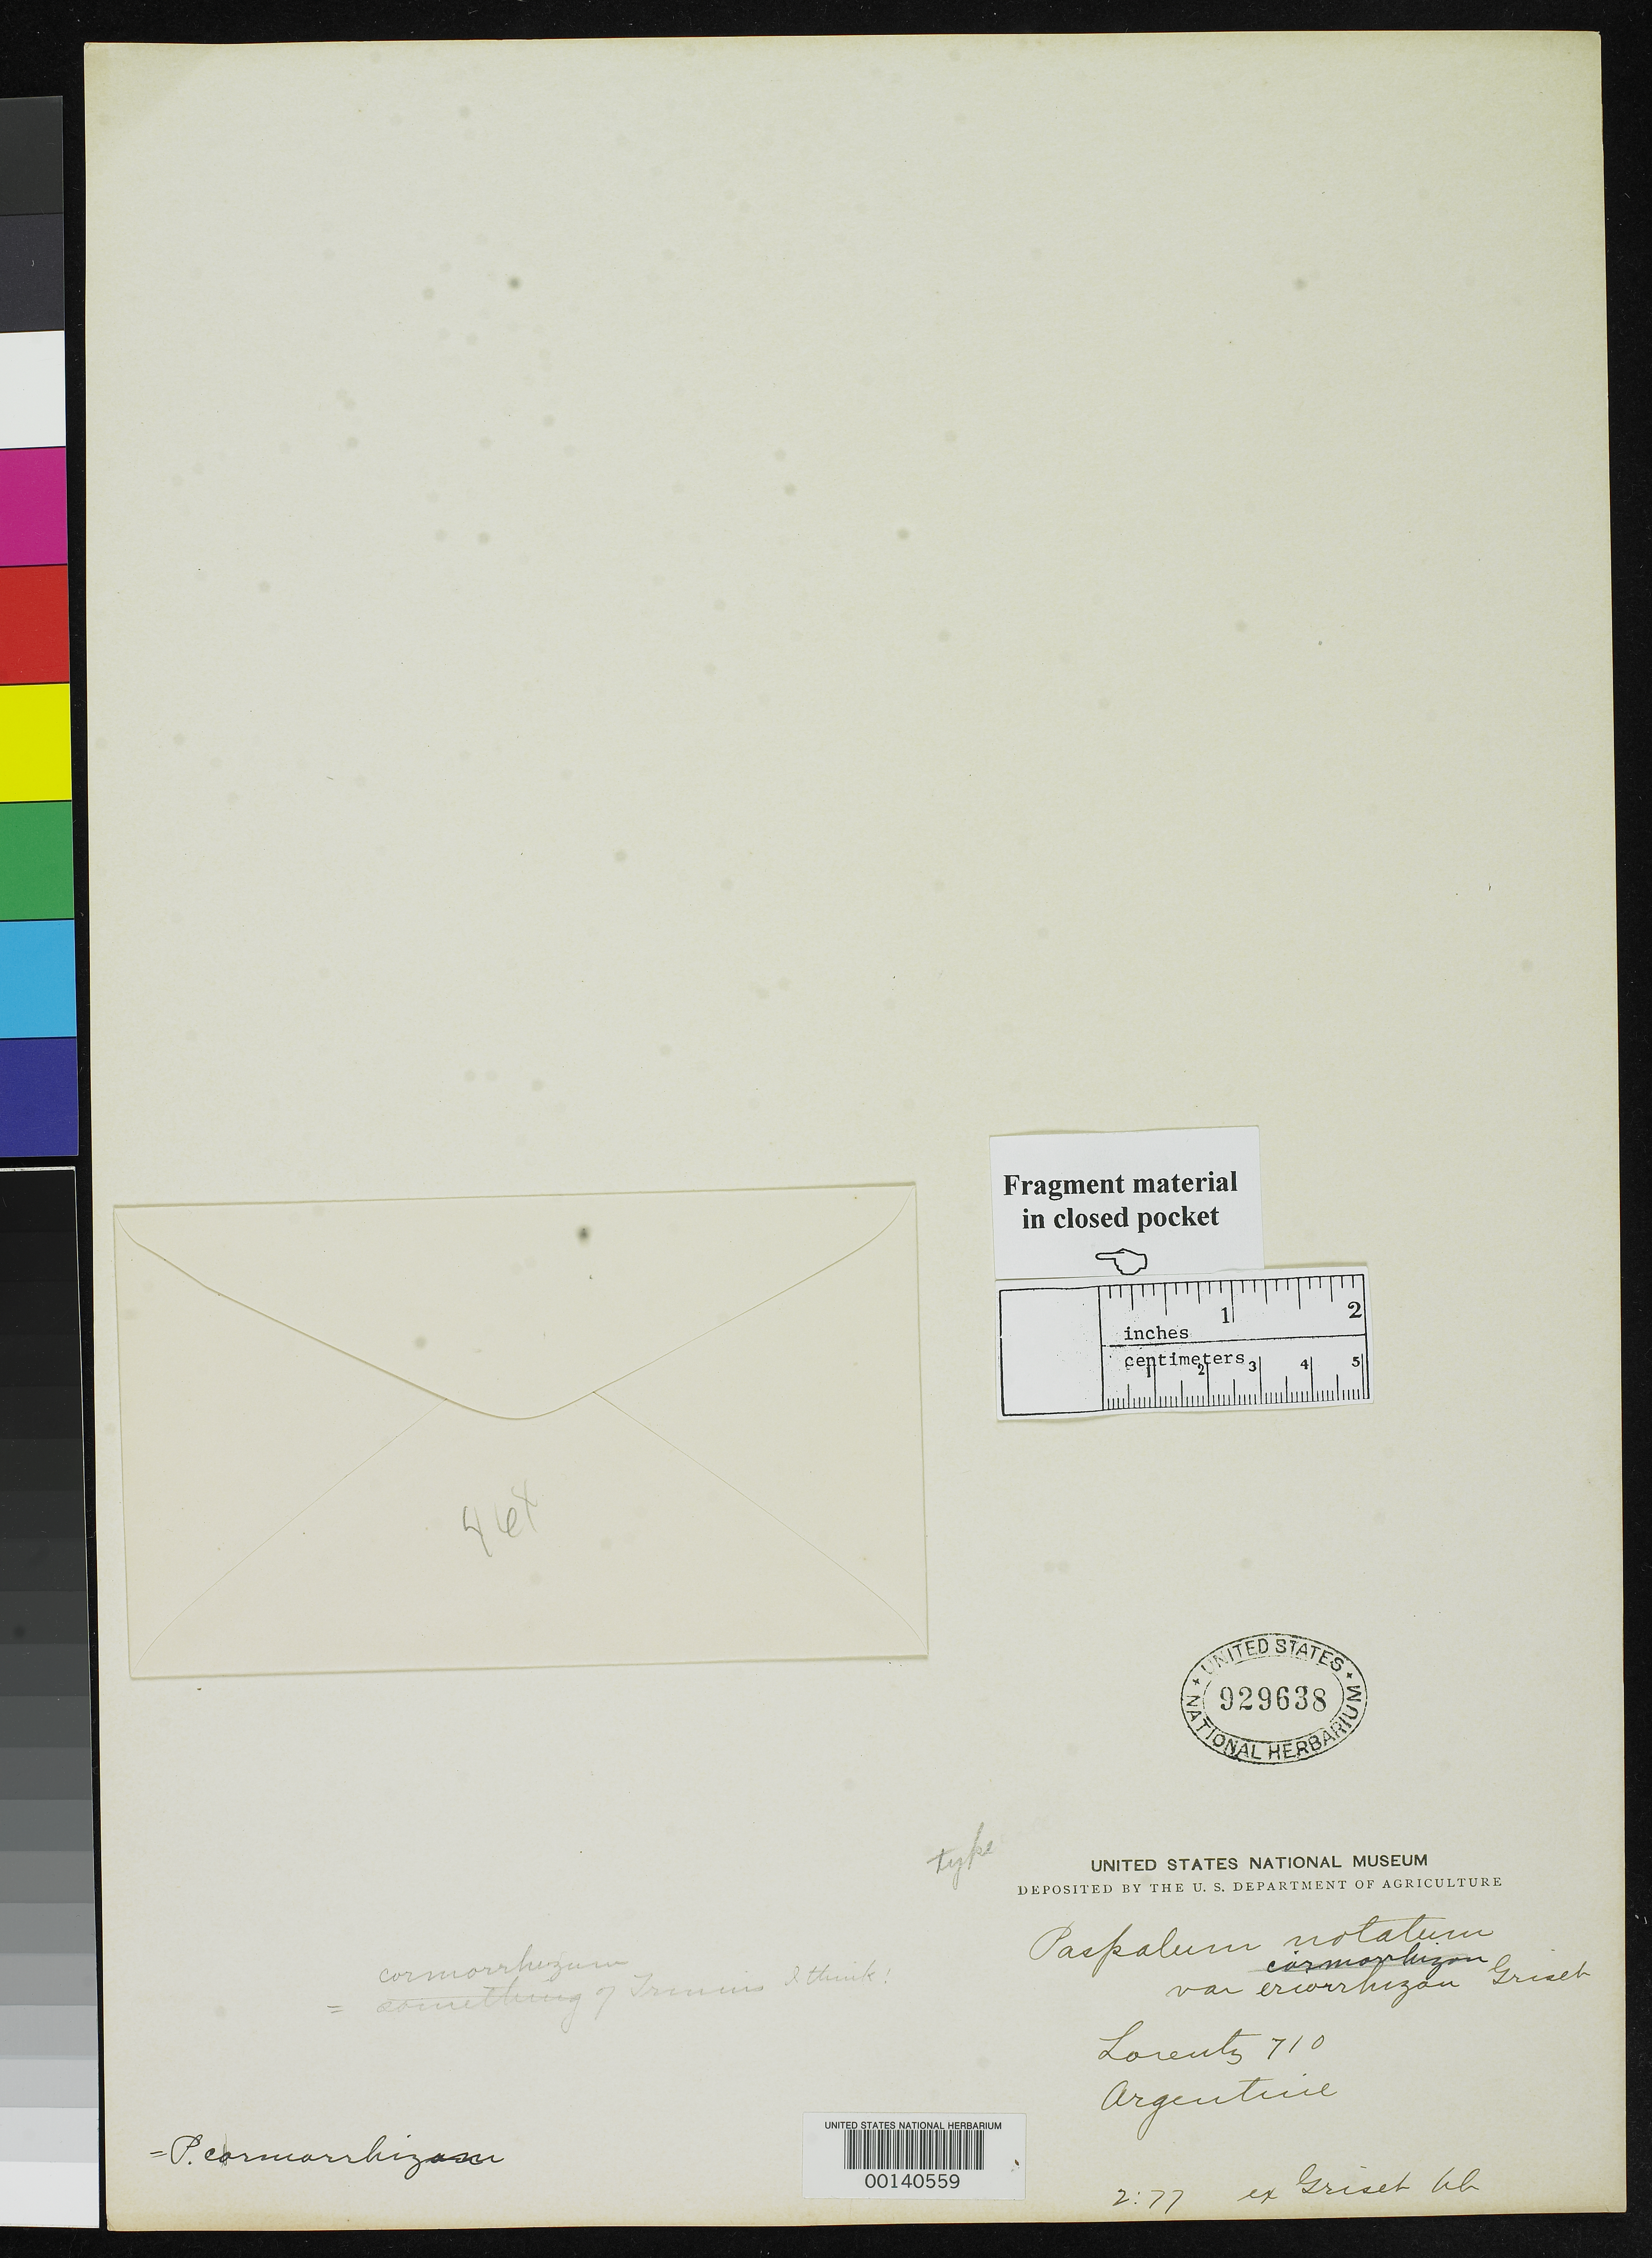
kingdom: Plantae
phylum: Tracheophyta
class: Liliopsida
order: Poales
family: Poaceae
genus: Paspalum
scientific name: Paspalum notatum var. eriorrhizon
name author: Griseb.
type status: Type Fragment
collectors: P. G. Lorentz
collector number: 710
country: Argentina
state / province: Entre Ríos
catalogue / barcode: US 929638